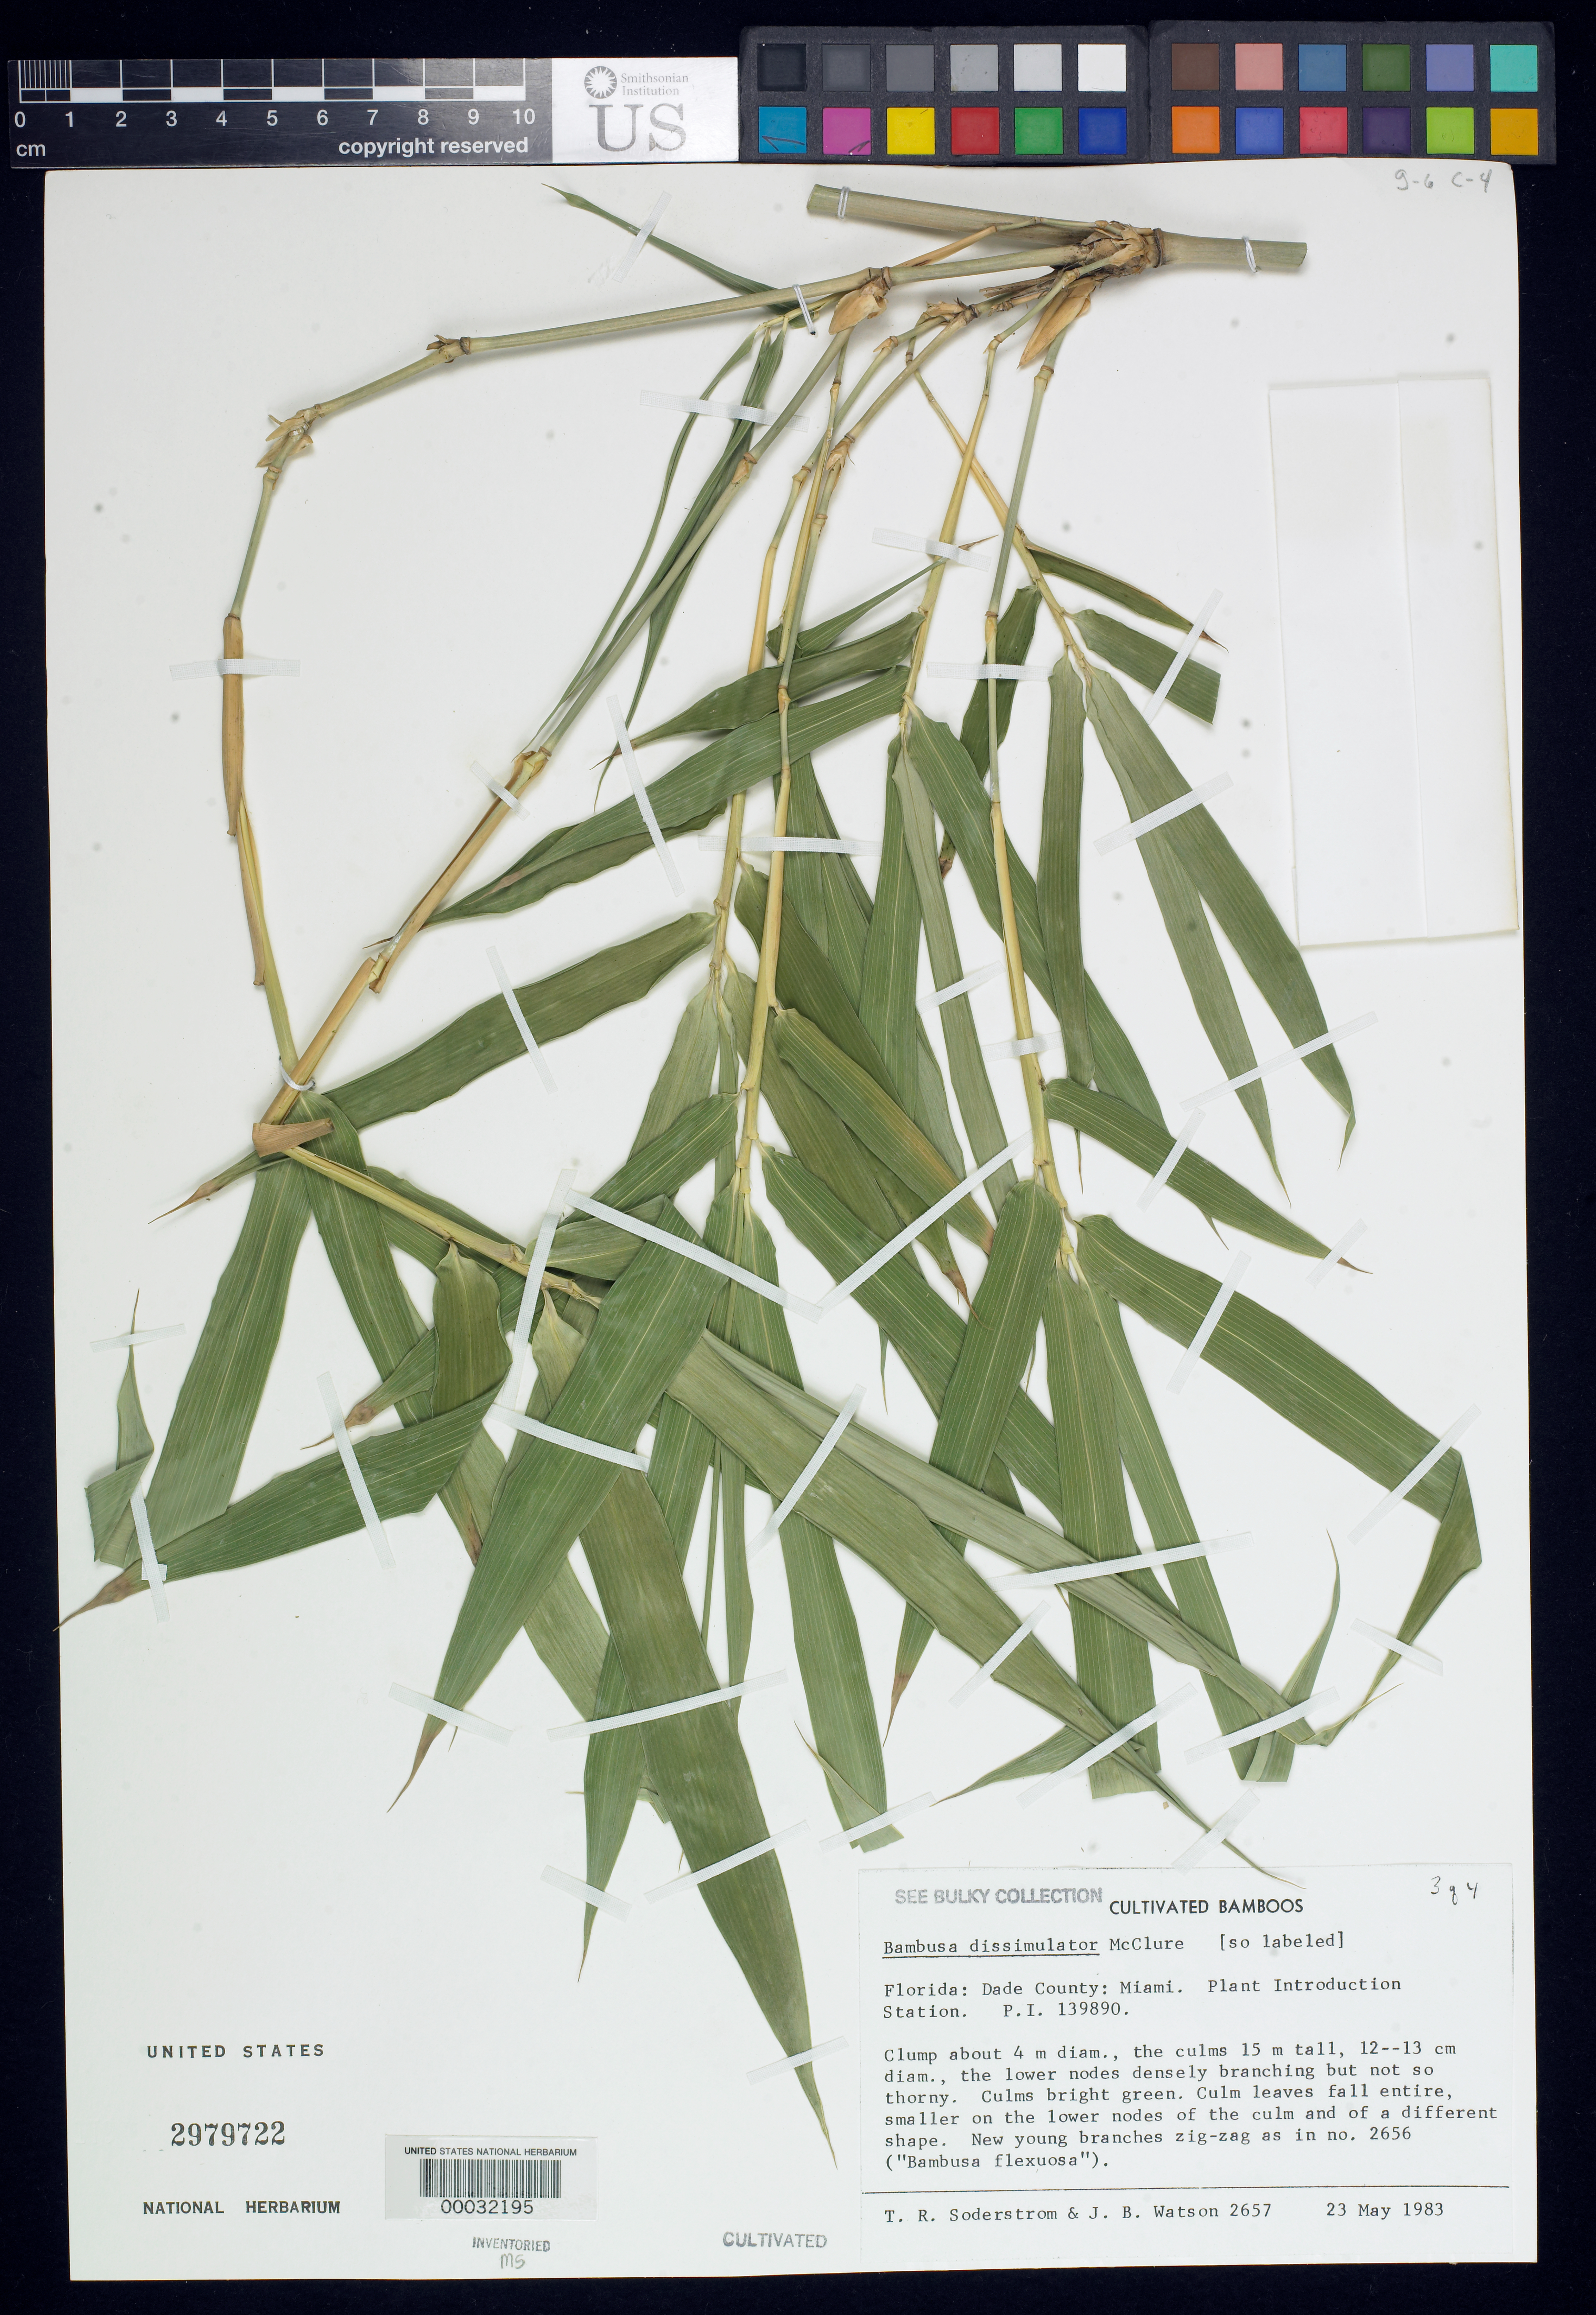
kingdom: Plantae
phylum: Tracheophyta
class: Liliopsida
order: Poales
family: Poaceae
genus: Bambusa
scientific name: Bambusa dissimulator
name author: McClure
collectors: T. R. Soderstrom & J. B. Watson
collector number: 2657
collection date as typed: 23 May 1983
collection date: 1983-05-23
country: United States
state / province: Florida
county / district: Dade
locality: Plant Introduction Station-Miami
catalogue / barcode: US 2979722